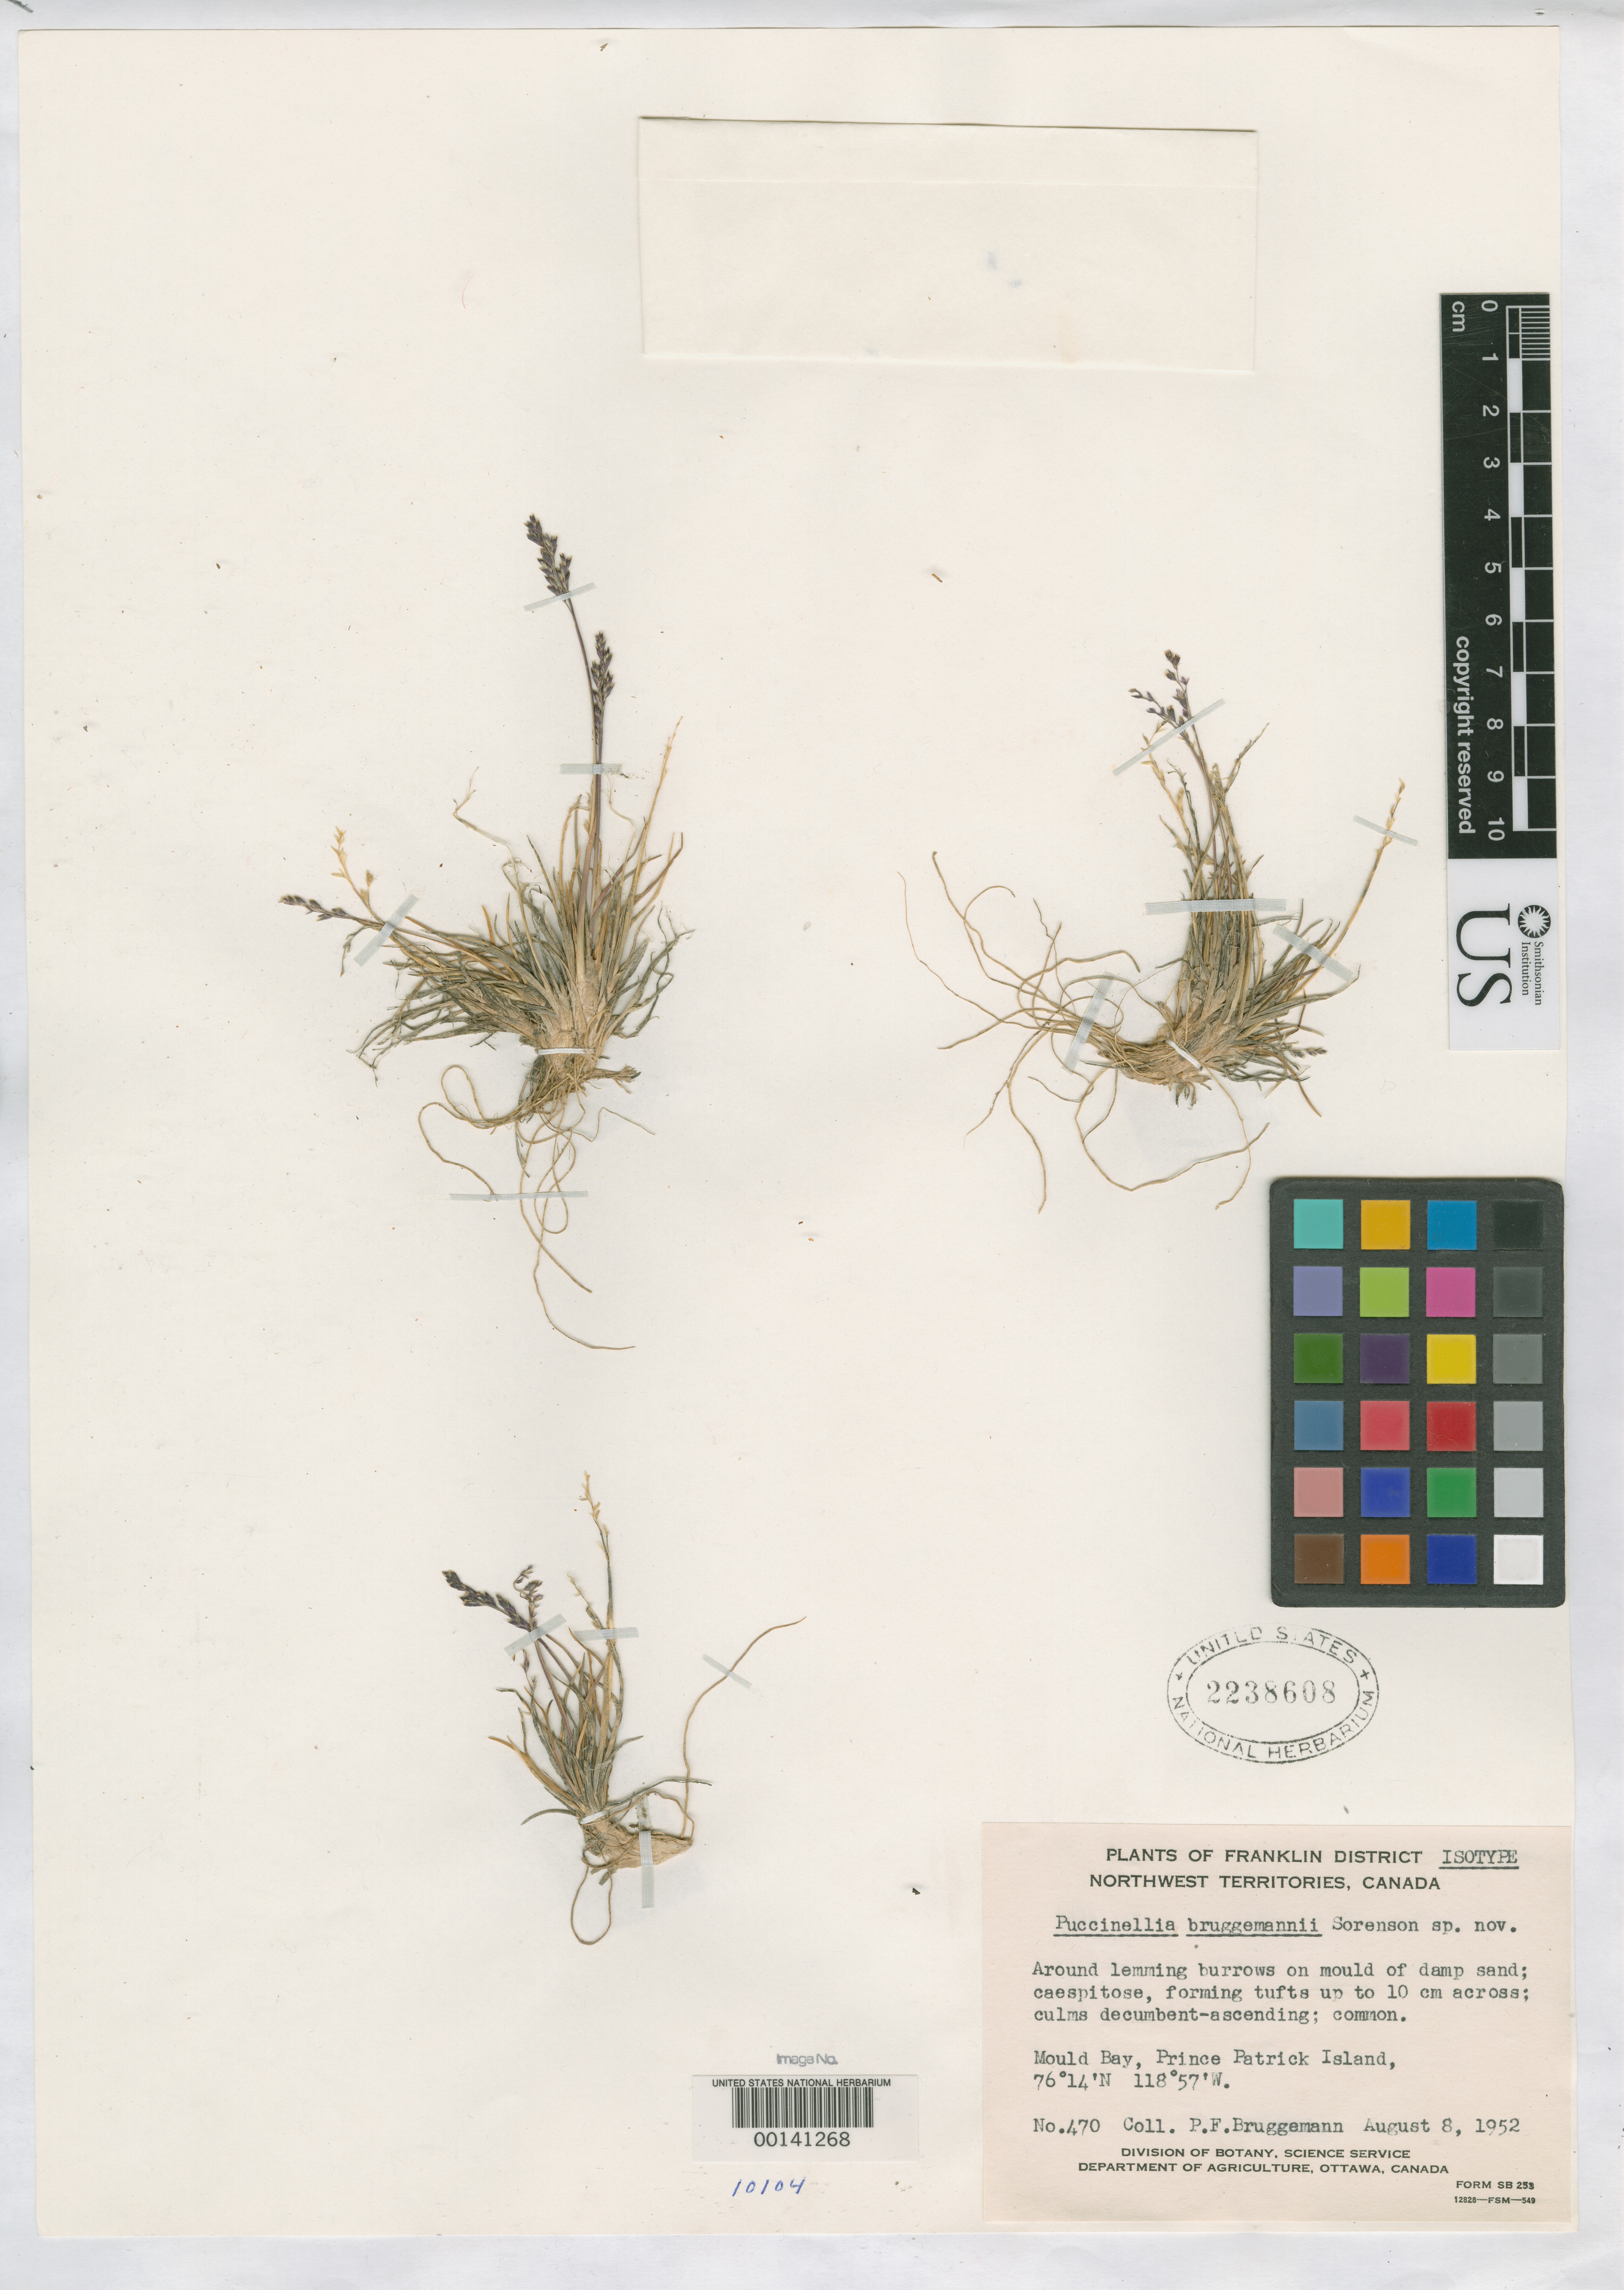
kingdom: Plantae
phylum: Tracheophyta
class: Liliopsida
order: Poales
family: Poaceae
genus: Puccinellia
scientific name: Puccinellia bruggemanni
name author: Sorensen in A.E. Porsild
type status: Isotype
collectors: P. Bruggemann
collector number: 470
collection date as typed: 08 Aug 1952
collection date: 1952-08-08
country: Canada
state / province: Northwest Territories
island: Prince Patrick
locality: Mould Bay.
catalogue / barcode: US 2238608